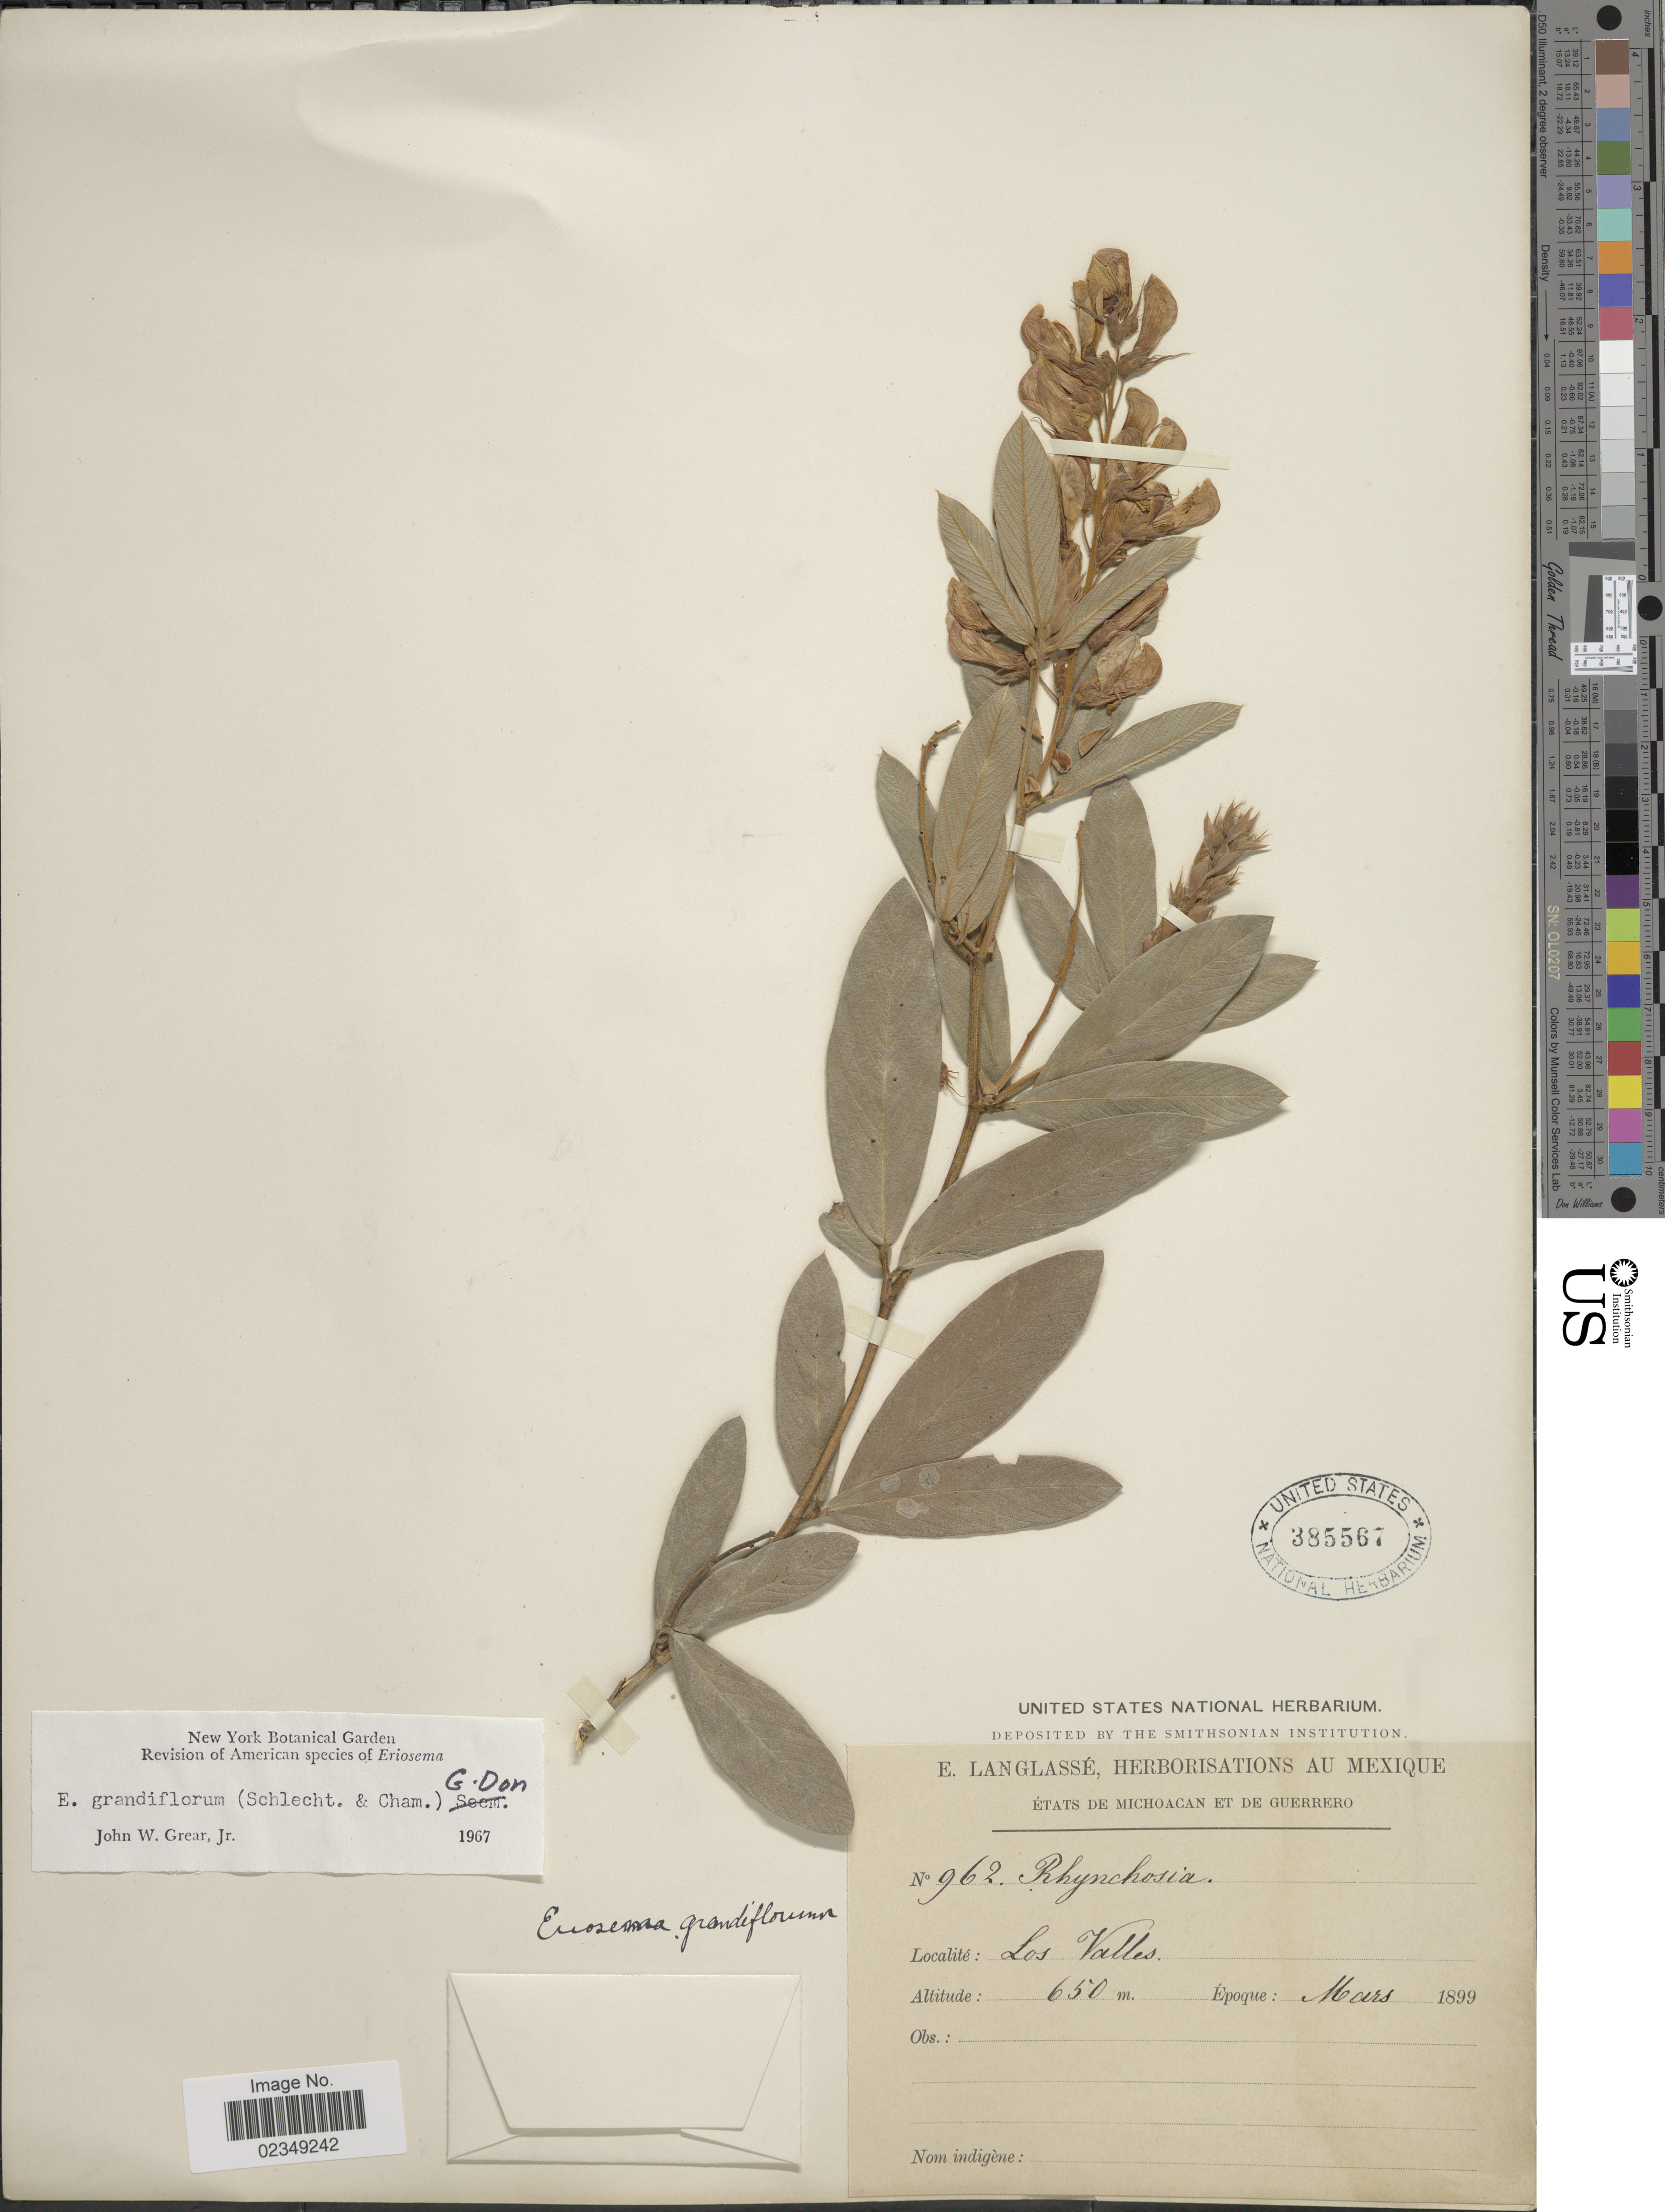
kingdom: Plantae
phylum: Tracheophyta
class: Magnoliopsida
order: Fabales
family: Fabaceae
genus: Eriosema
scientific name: Eriosema grandiflorum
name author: (Schltdl. & Cham.) G. Don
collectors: E. Langlassé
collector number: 962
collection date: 1899-03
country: Mexico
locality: Etats de Michoacan et de Guerrerro. Las Valles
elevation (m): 650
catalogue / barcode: US 385567